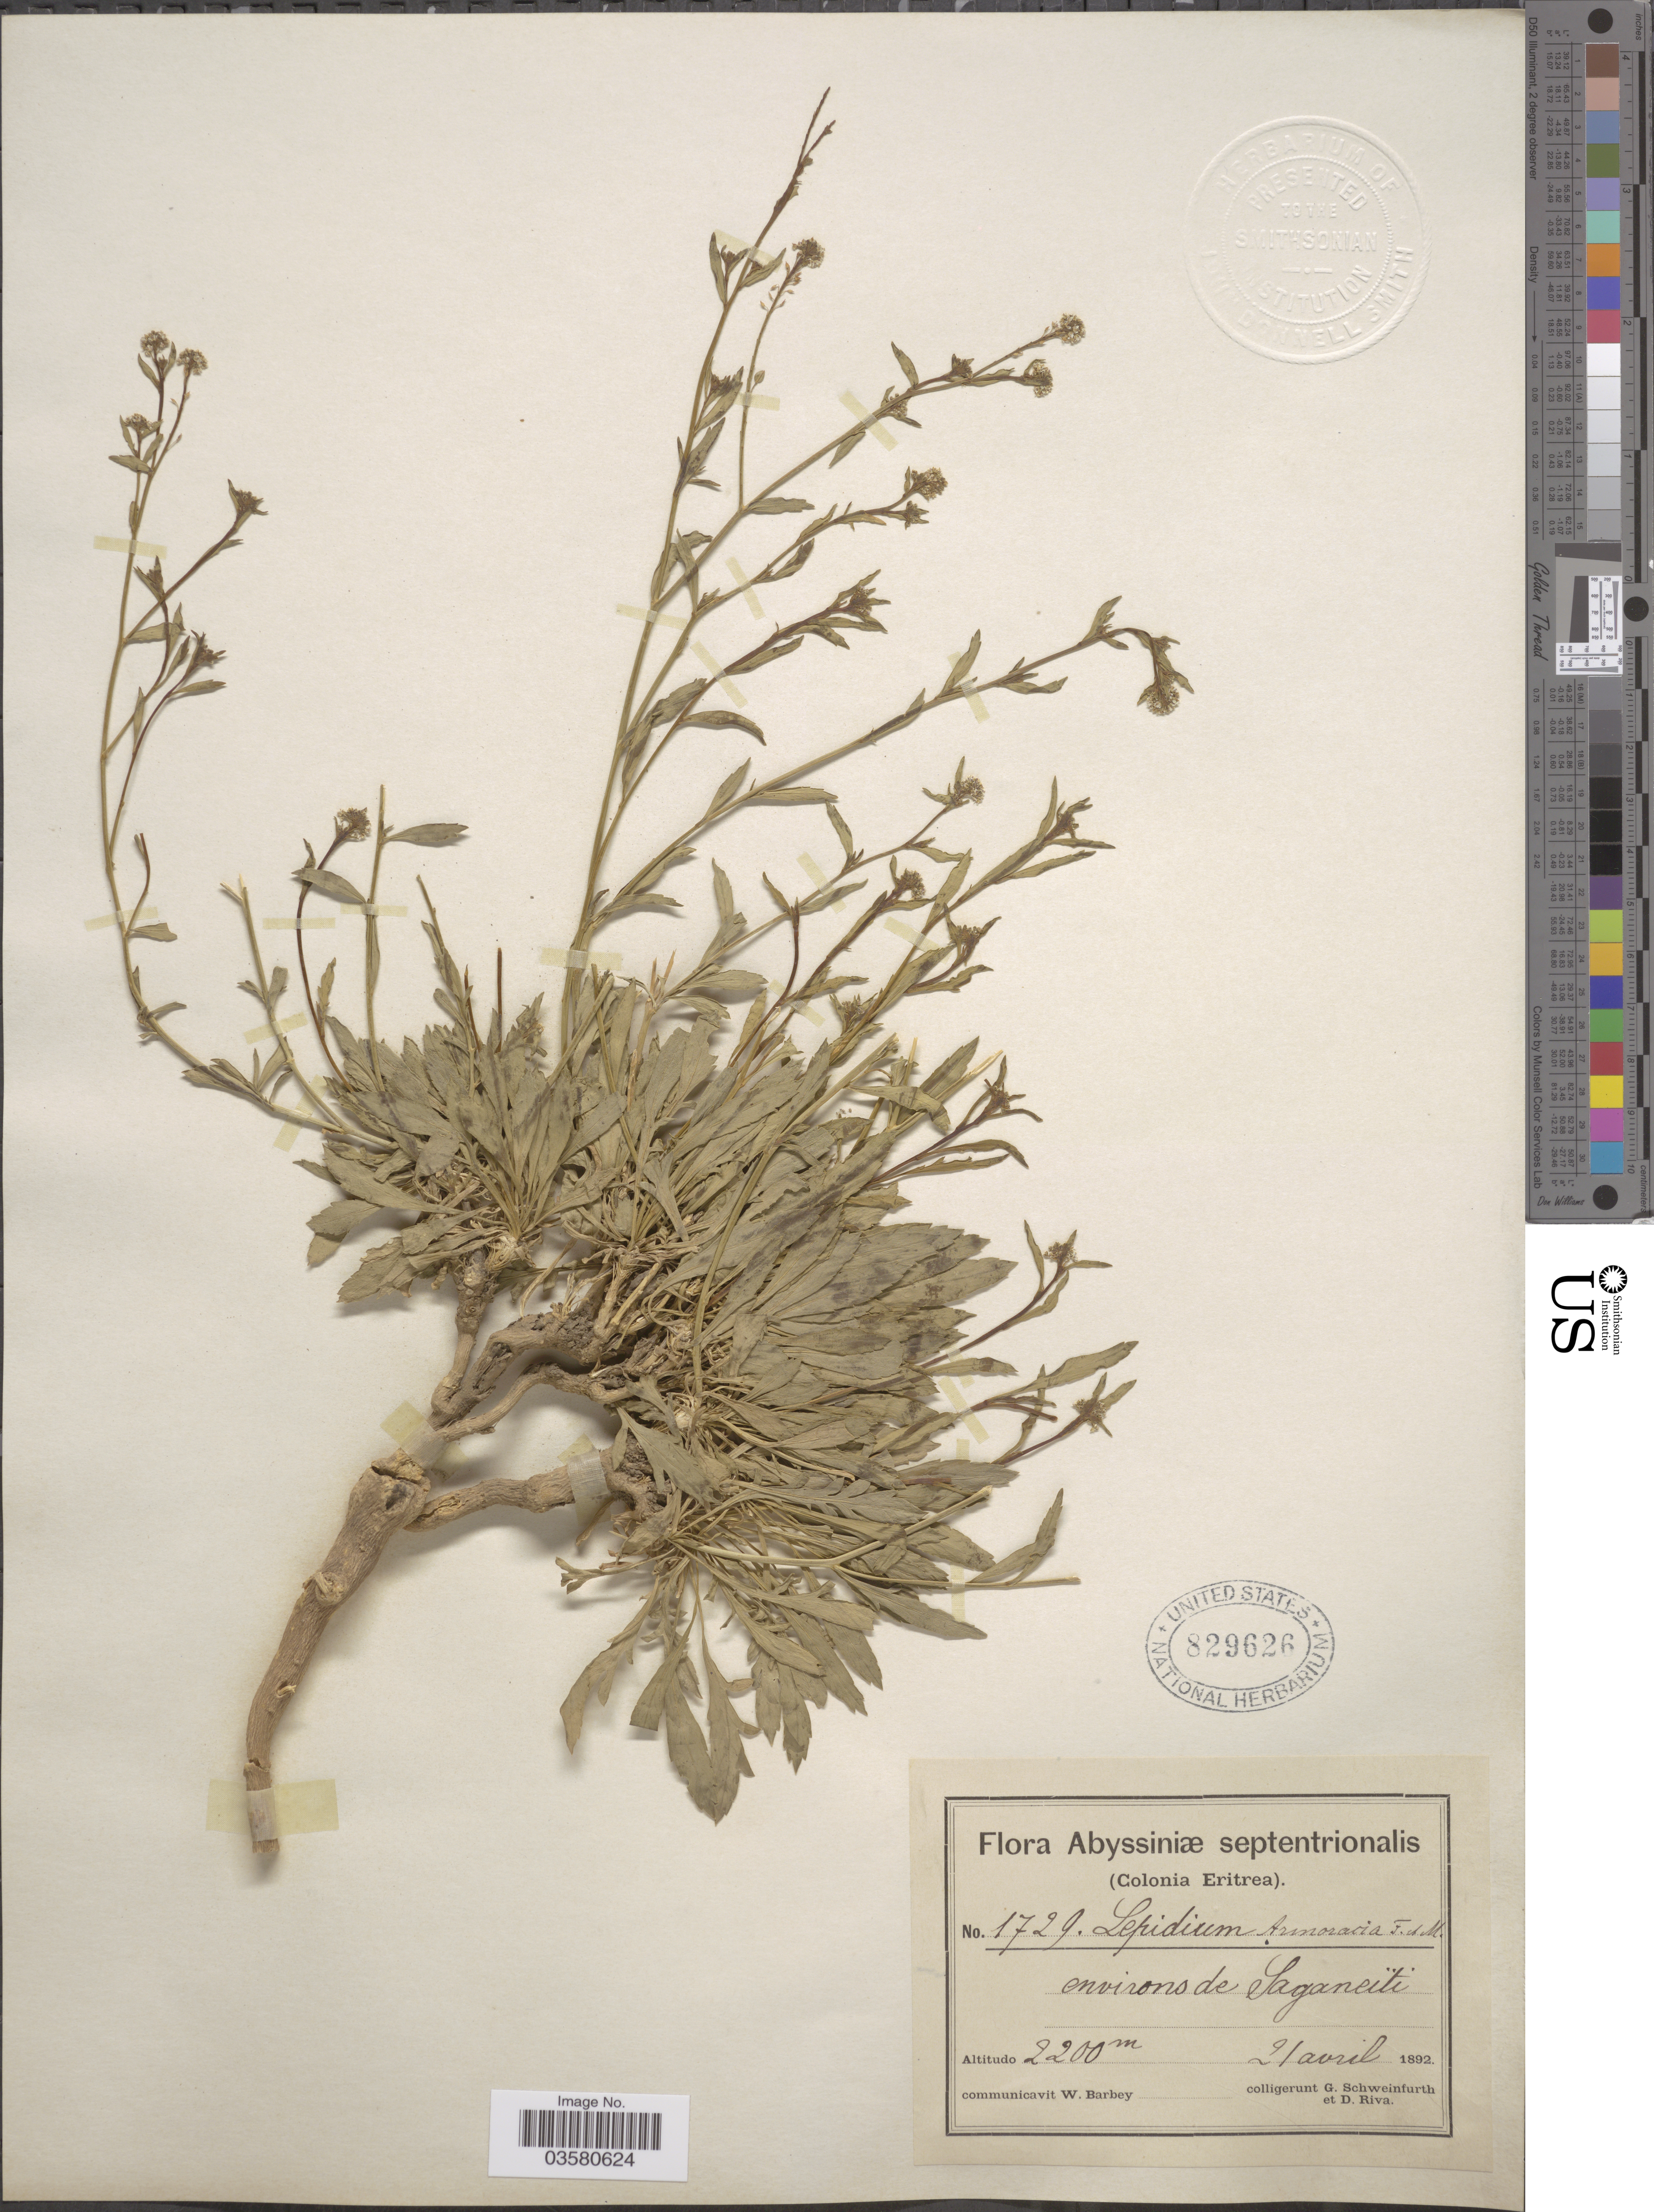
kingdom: Plantae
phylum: Tracheophyta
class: Magnoliopsida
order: Brassicales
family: Brassicaceae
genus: Lepidium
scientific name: Lepidium armoracium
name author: Fisch. & C.A. Mey.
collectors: G. A. Schweinfurth (herbarium) & D. Riva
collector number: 1729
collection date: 1892-04-21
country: Eritrea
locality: Abyssiniæ septentrionalis (Colonia Eritrea), environs de Saganeiti.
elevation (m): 2200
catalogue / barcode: US 829626